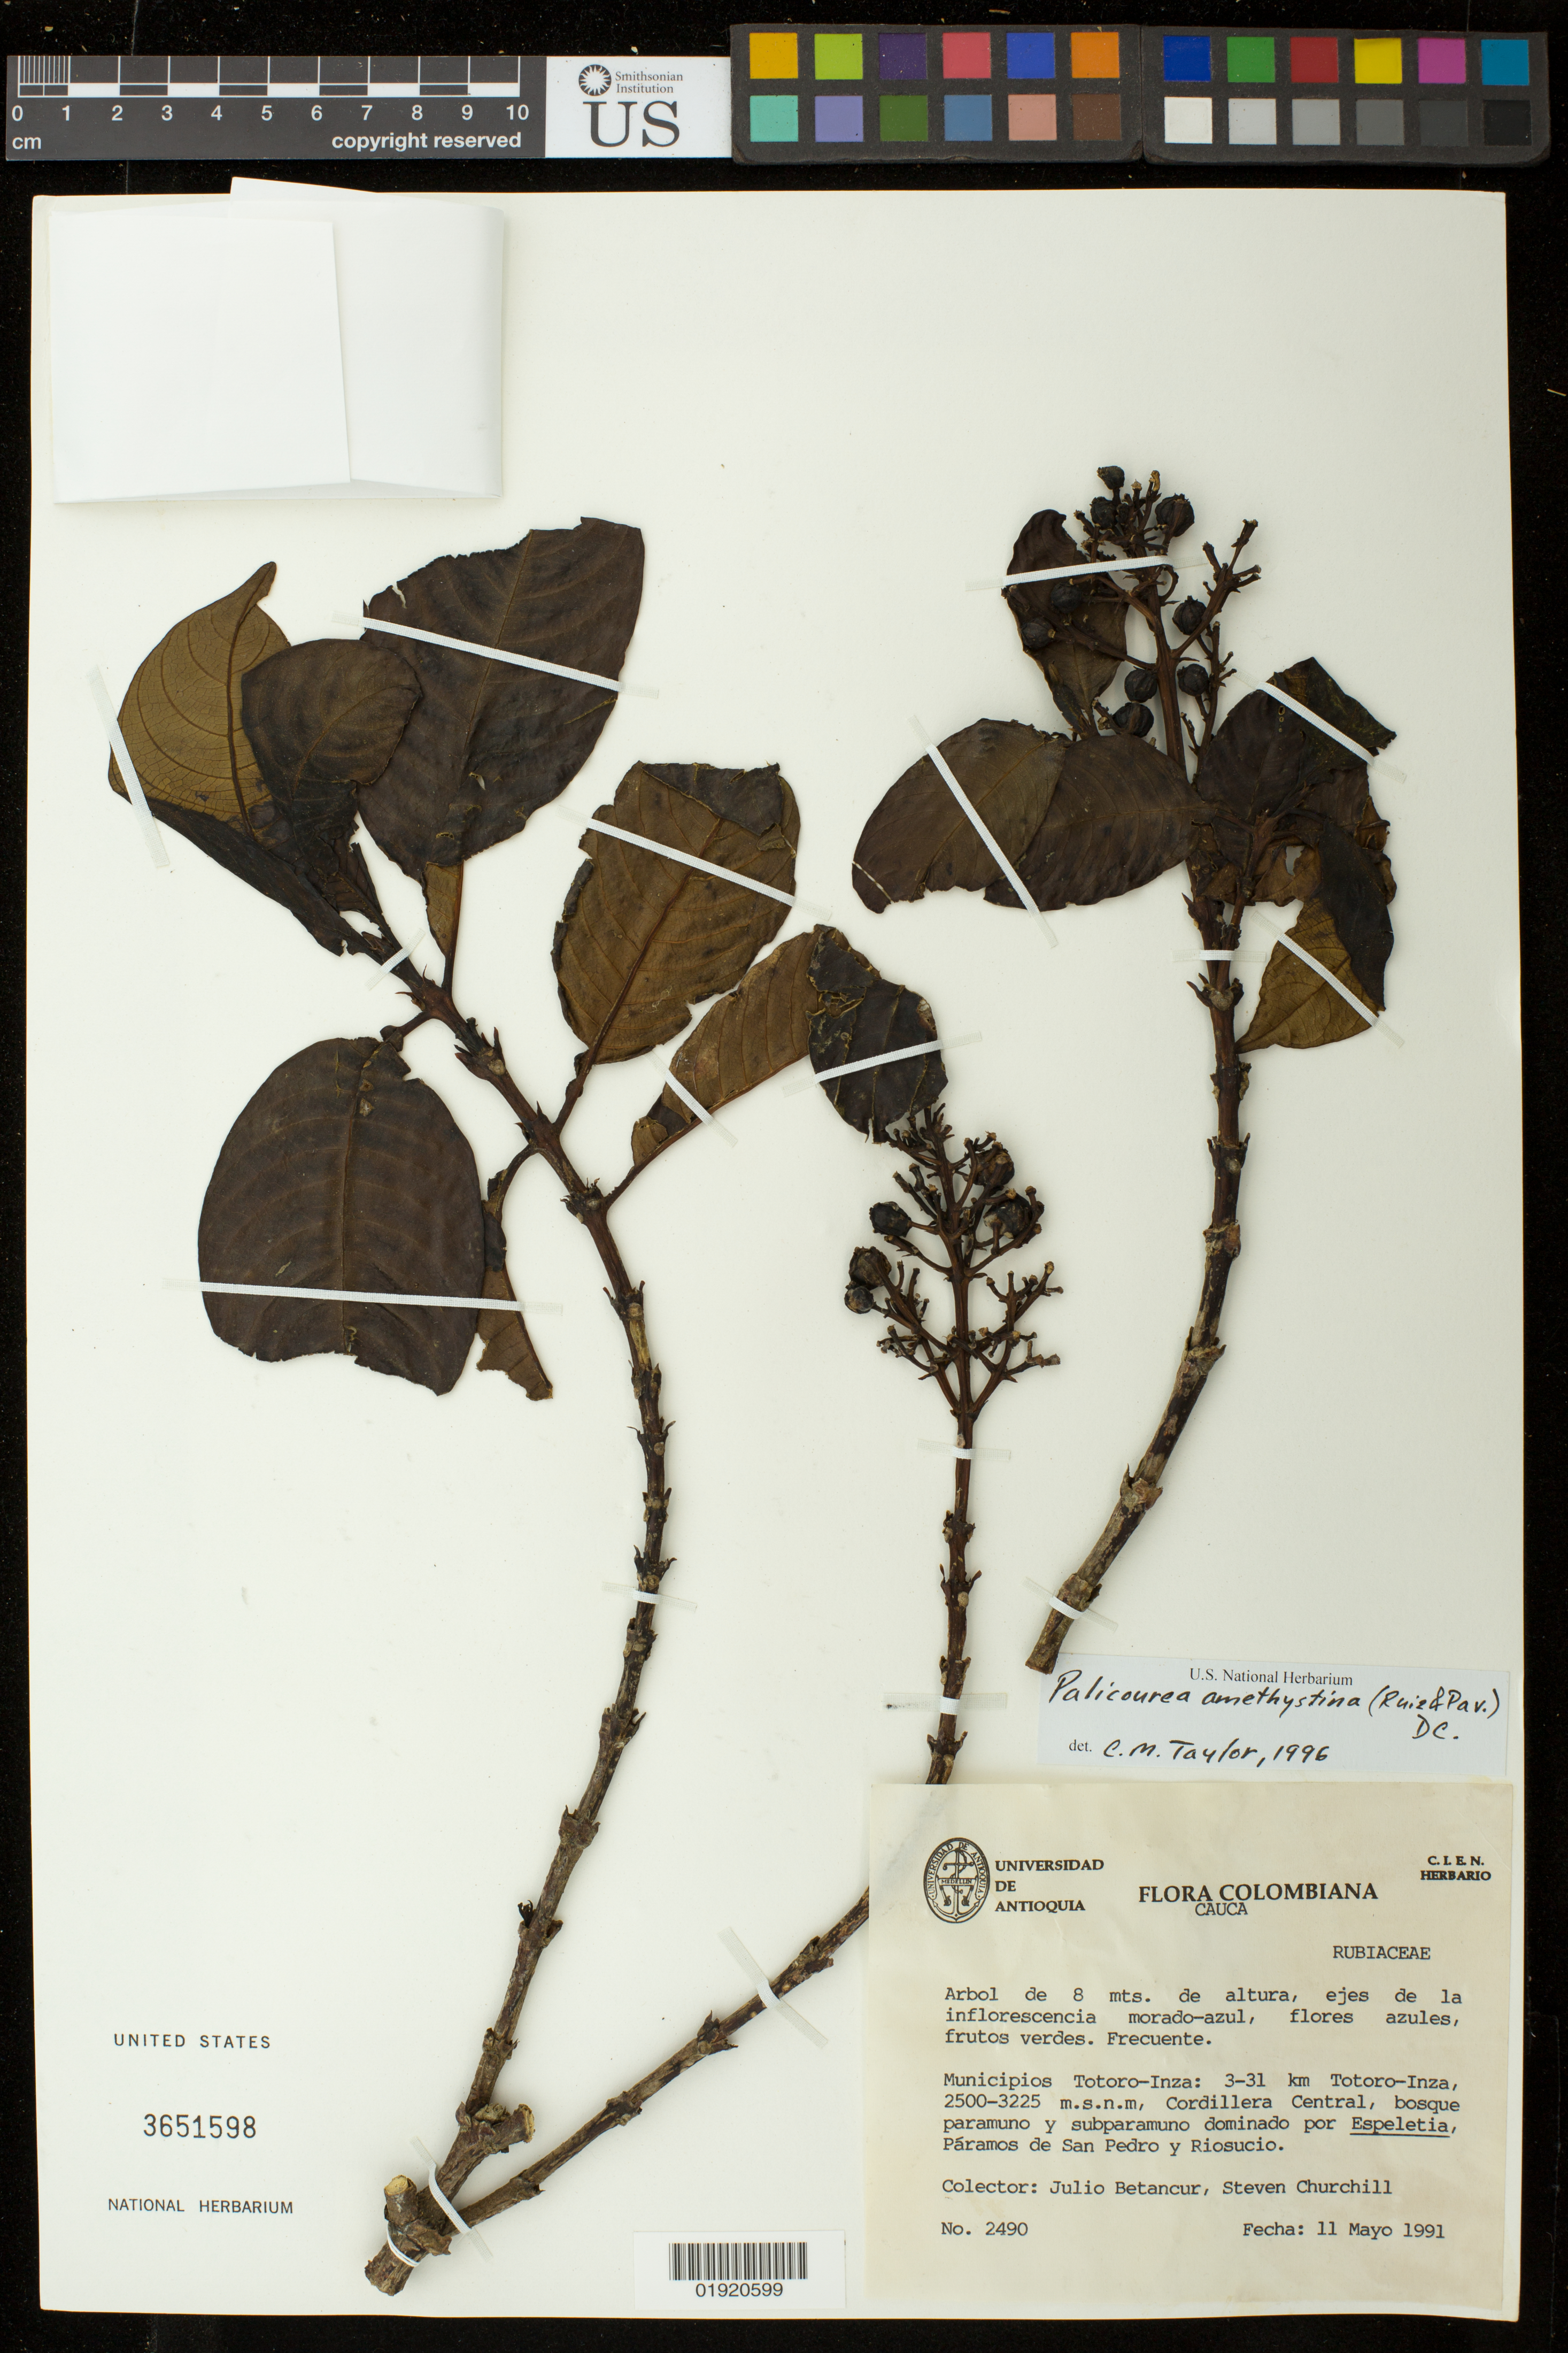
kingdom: Plantae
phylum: Tracheophyta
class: Magnoliopsida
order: Gentianales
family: Rubiaceae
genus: Palicourea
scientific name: Palicourea amethystina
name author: (Ruiz & Pav.) DC.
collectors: J. Betancur & S. Churchill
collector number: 2490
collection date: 1991-05-11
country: Colombia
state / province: Cauca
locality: Colombia. Cauca. Municipios Totoro-Inza: 3-31 km Totoro-Inza, Cordillera Central.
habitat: Bosque paramuno y subparamuno domindo por Espeletia, Paramos de San Pedro y Riosucio.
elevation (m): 2500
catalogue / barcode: US 3651598